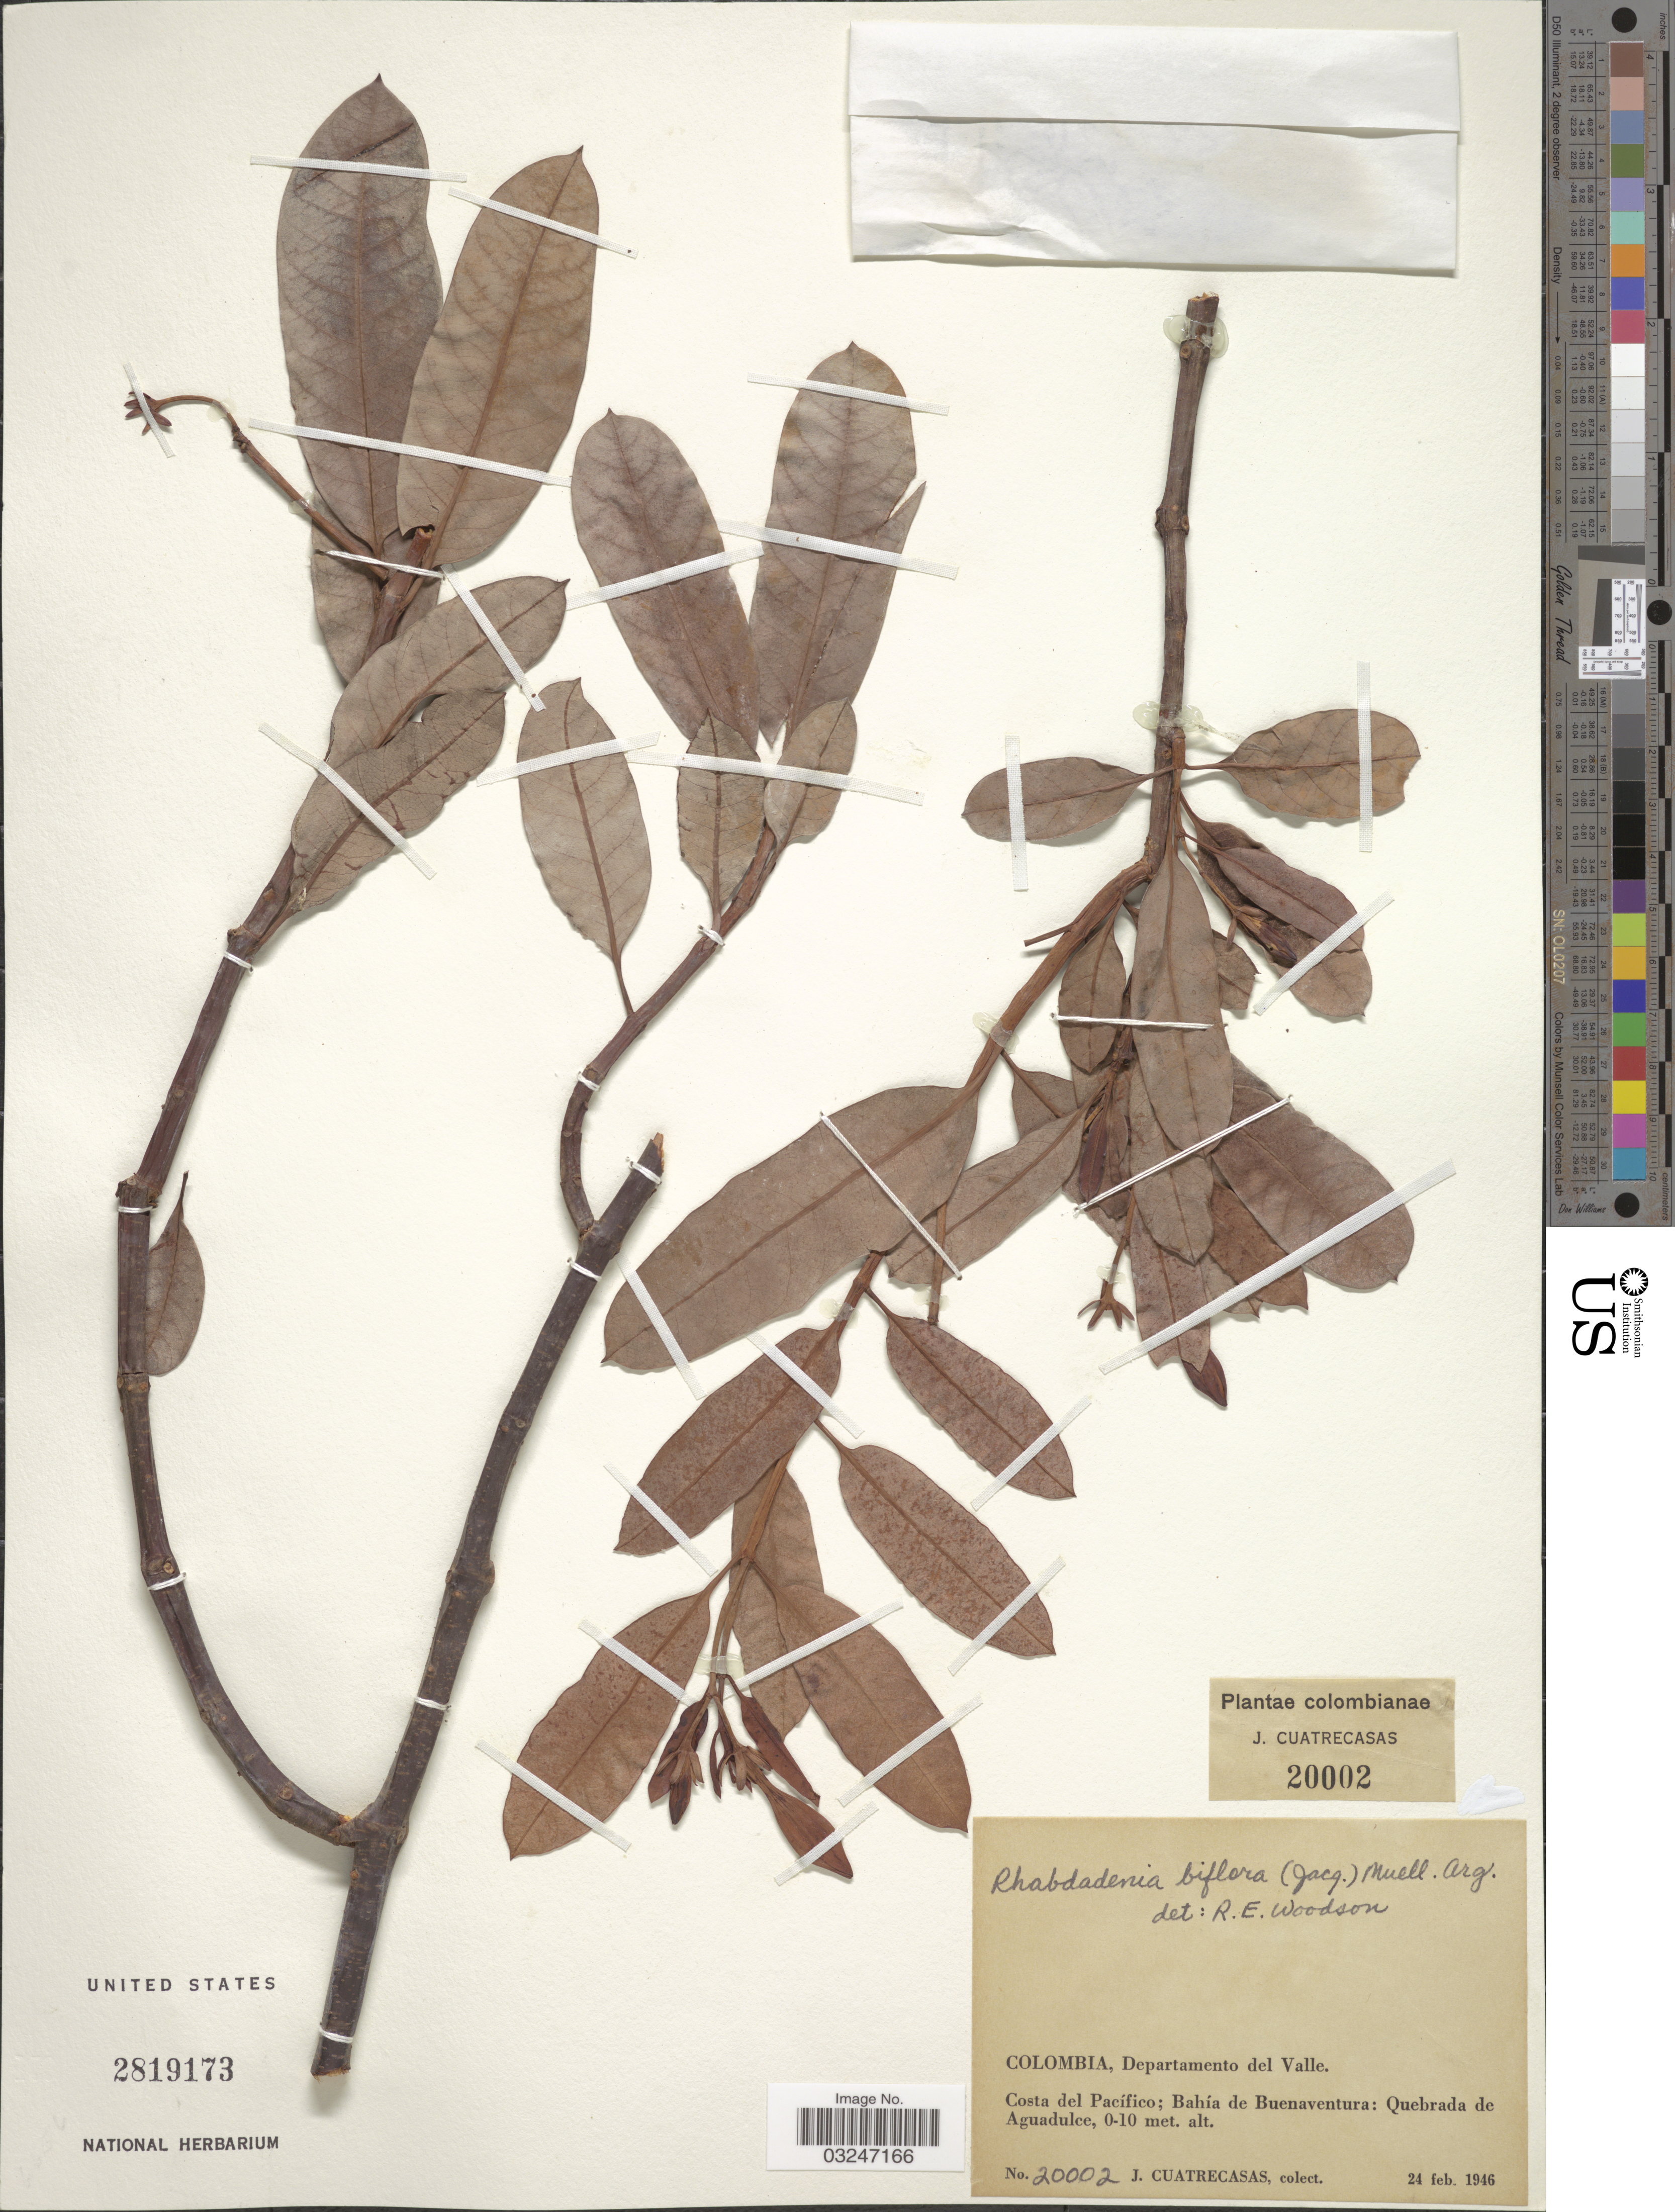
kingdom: Plantae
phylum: Tracheophyta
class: Magnoliopsida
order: Gentianales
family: Apocynaceae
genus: Rhabdadenia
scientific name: Rhabdadenia biflora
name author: (Jacq.) Müll. Arg.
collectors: J. Cuatrecasas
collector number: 20002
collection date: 1946-02-24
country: Colombia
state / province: Valle del Cauca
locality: Departamento del Valle. Costa del Pacífico; Bahía de Buenaventura: Quebrada de Aguadulce.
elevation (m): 0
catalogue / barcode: US 2819173